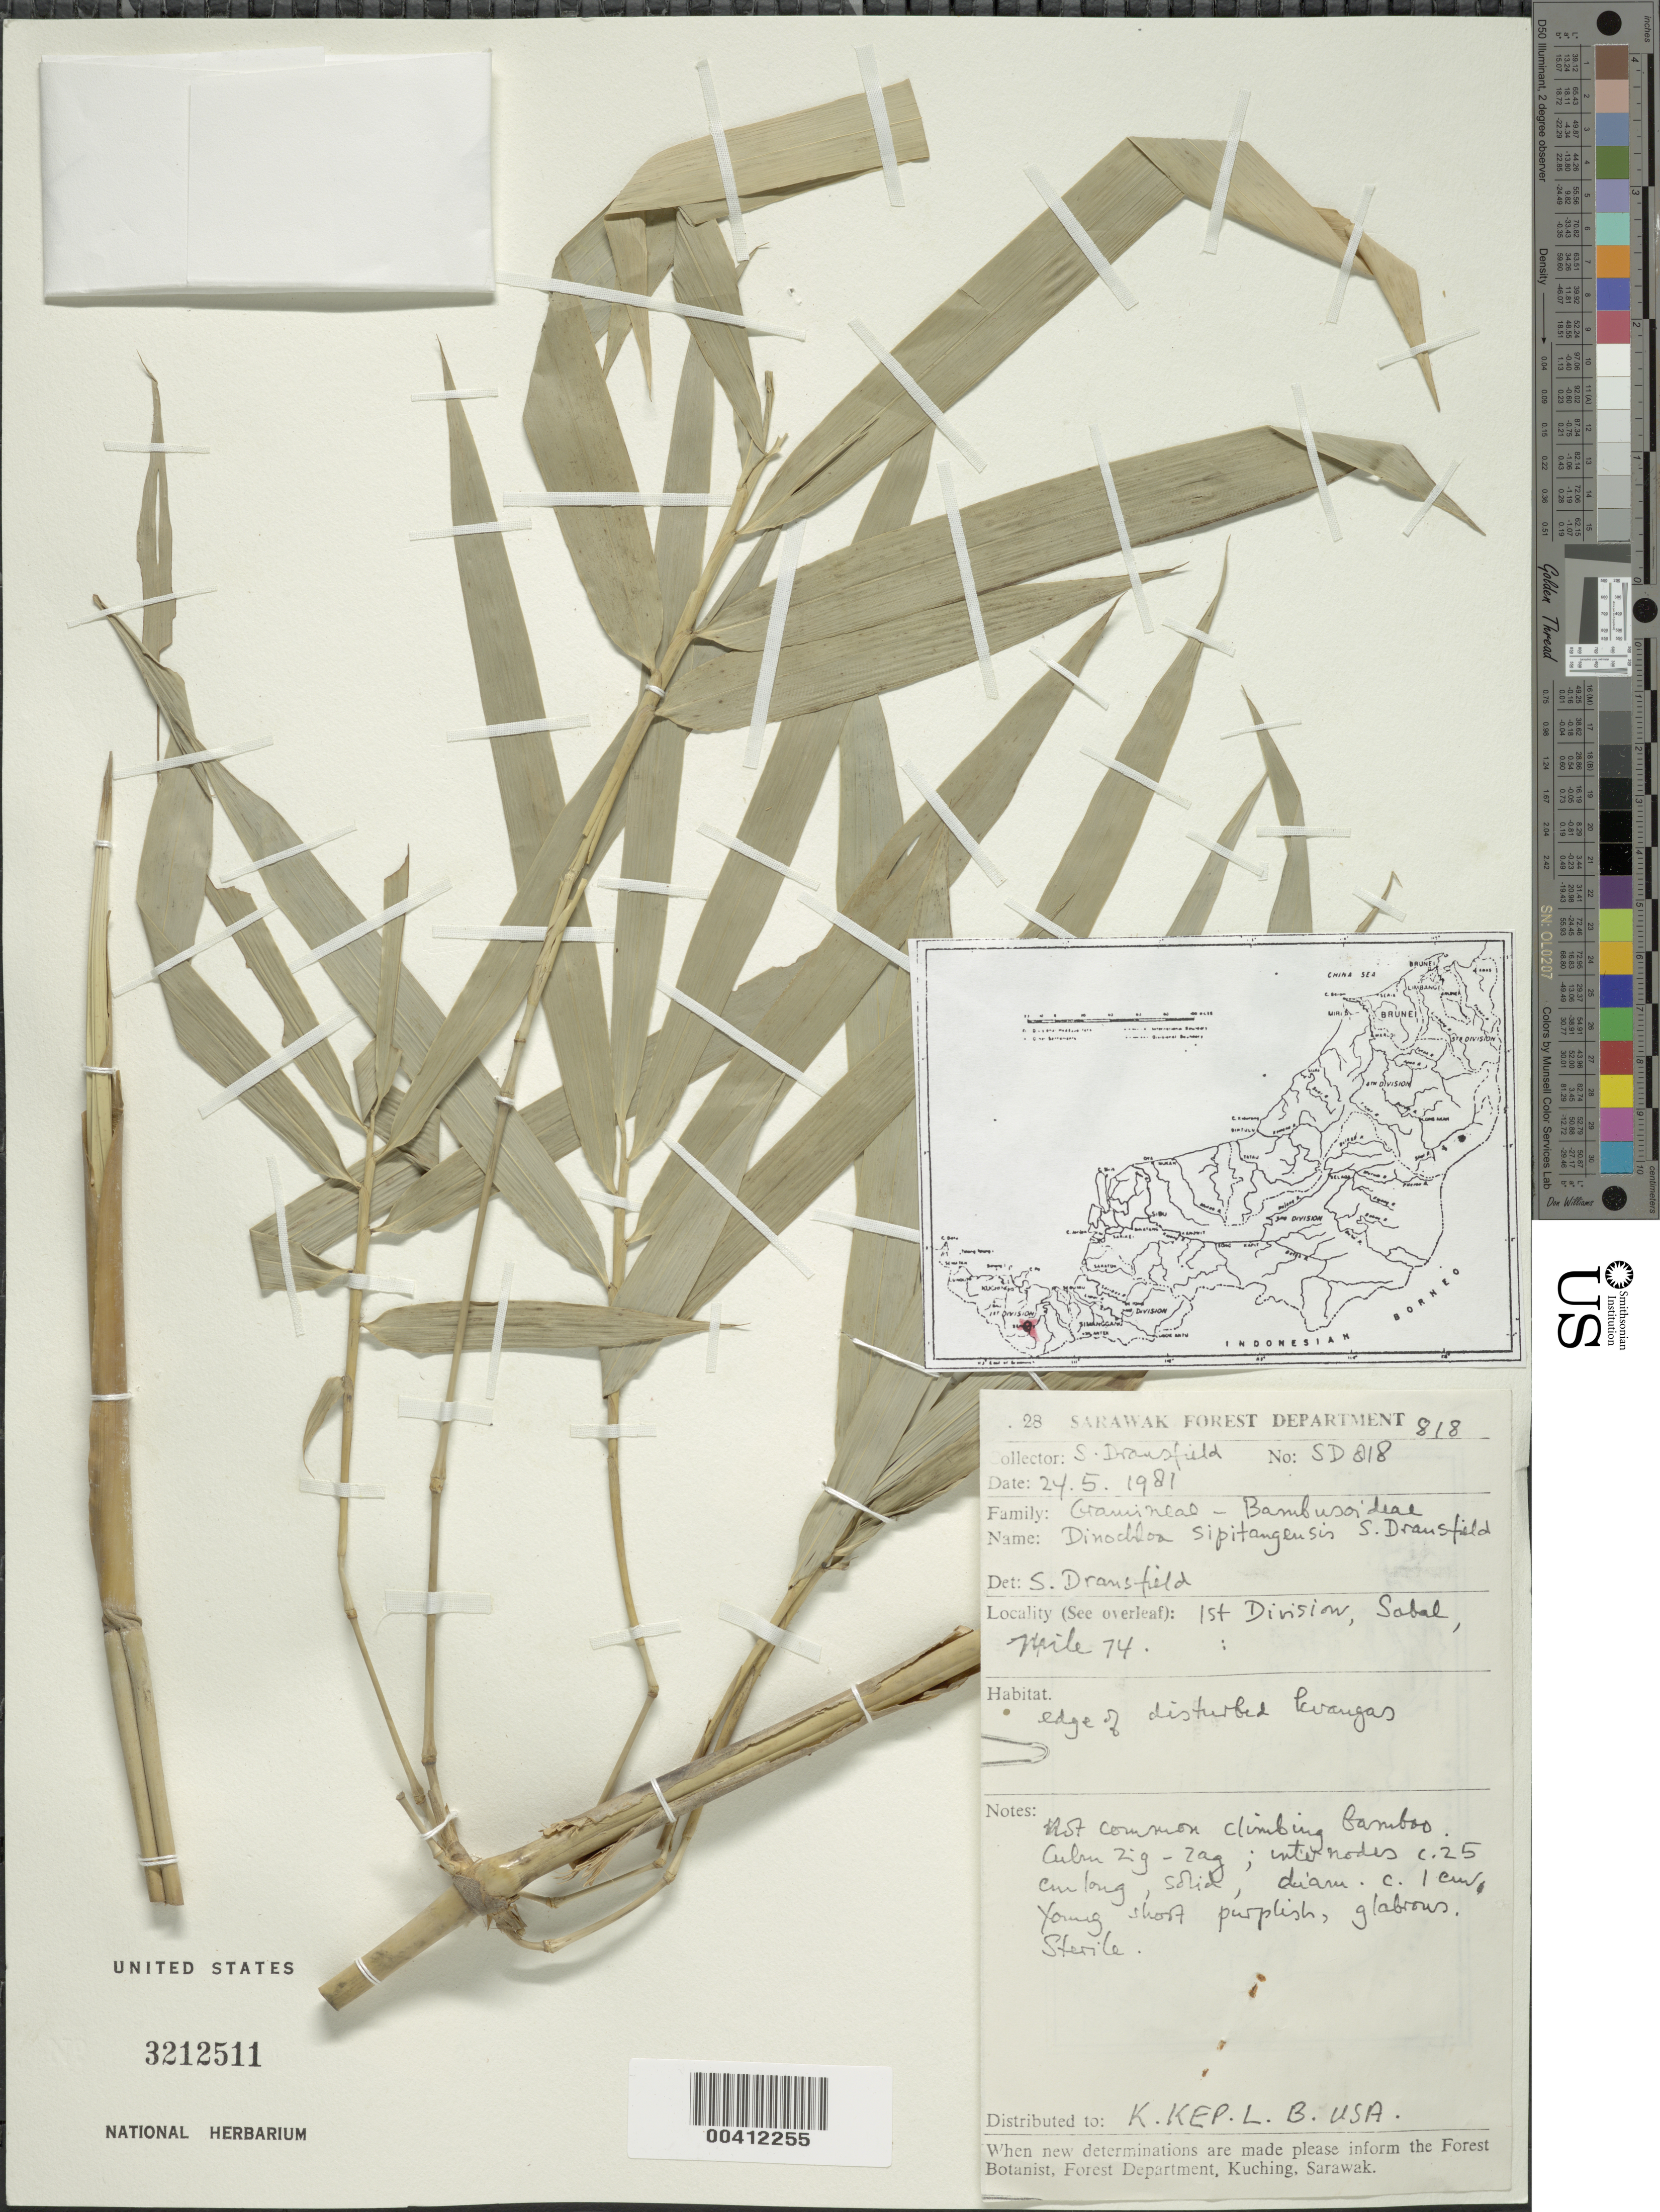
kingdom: Plantae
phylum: Tracheophyta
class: Liliopsida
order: Poales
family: Poaceae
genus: Dinochloa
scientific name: Dinochloa sipitangensis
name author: S. Dransf.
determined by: Dransfield, S.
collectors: S. Dransfield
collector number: Sd818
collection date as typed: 24 May 1981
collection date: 1981-05-24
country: Malaysia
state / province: Sarawak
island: Borneo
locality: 1st division, sabal, mile 74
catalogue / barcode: US 3212511